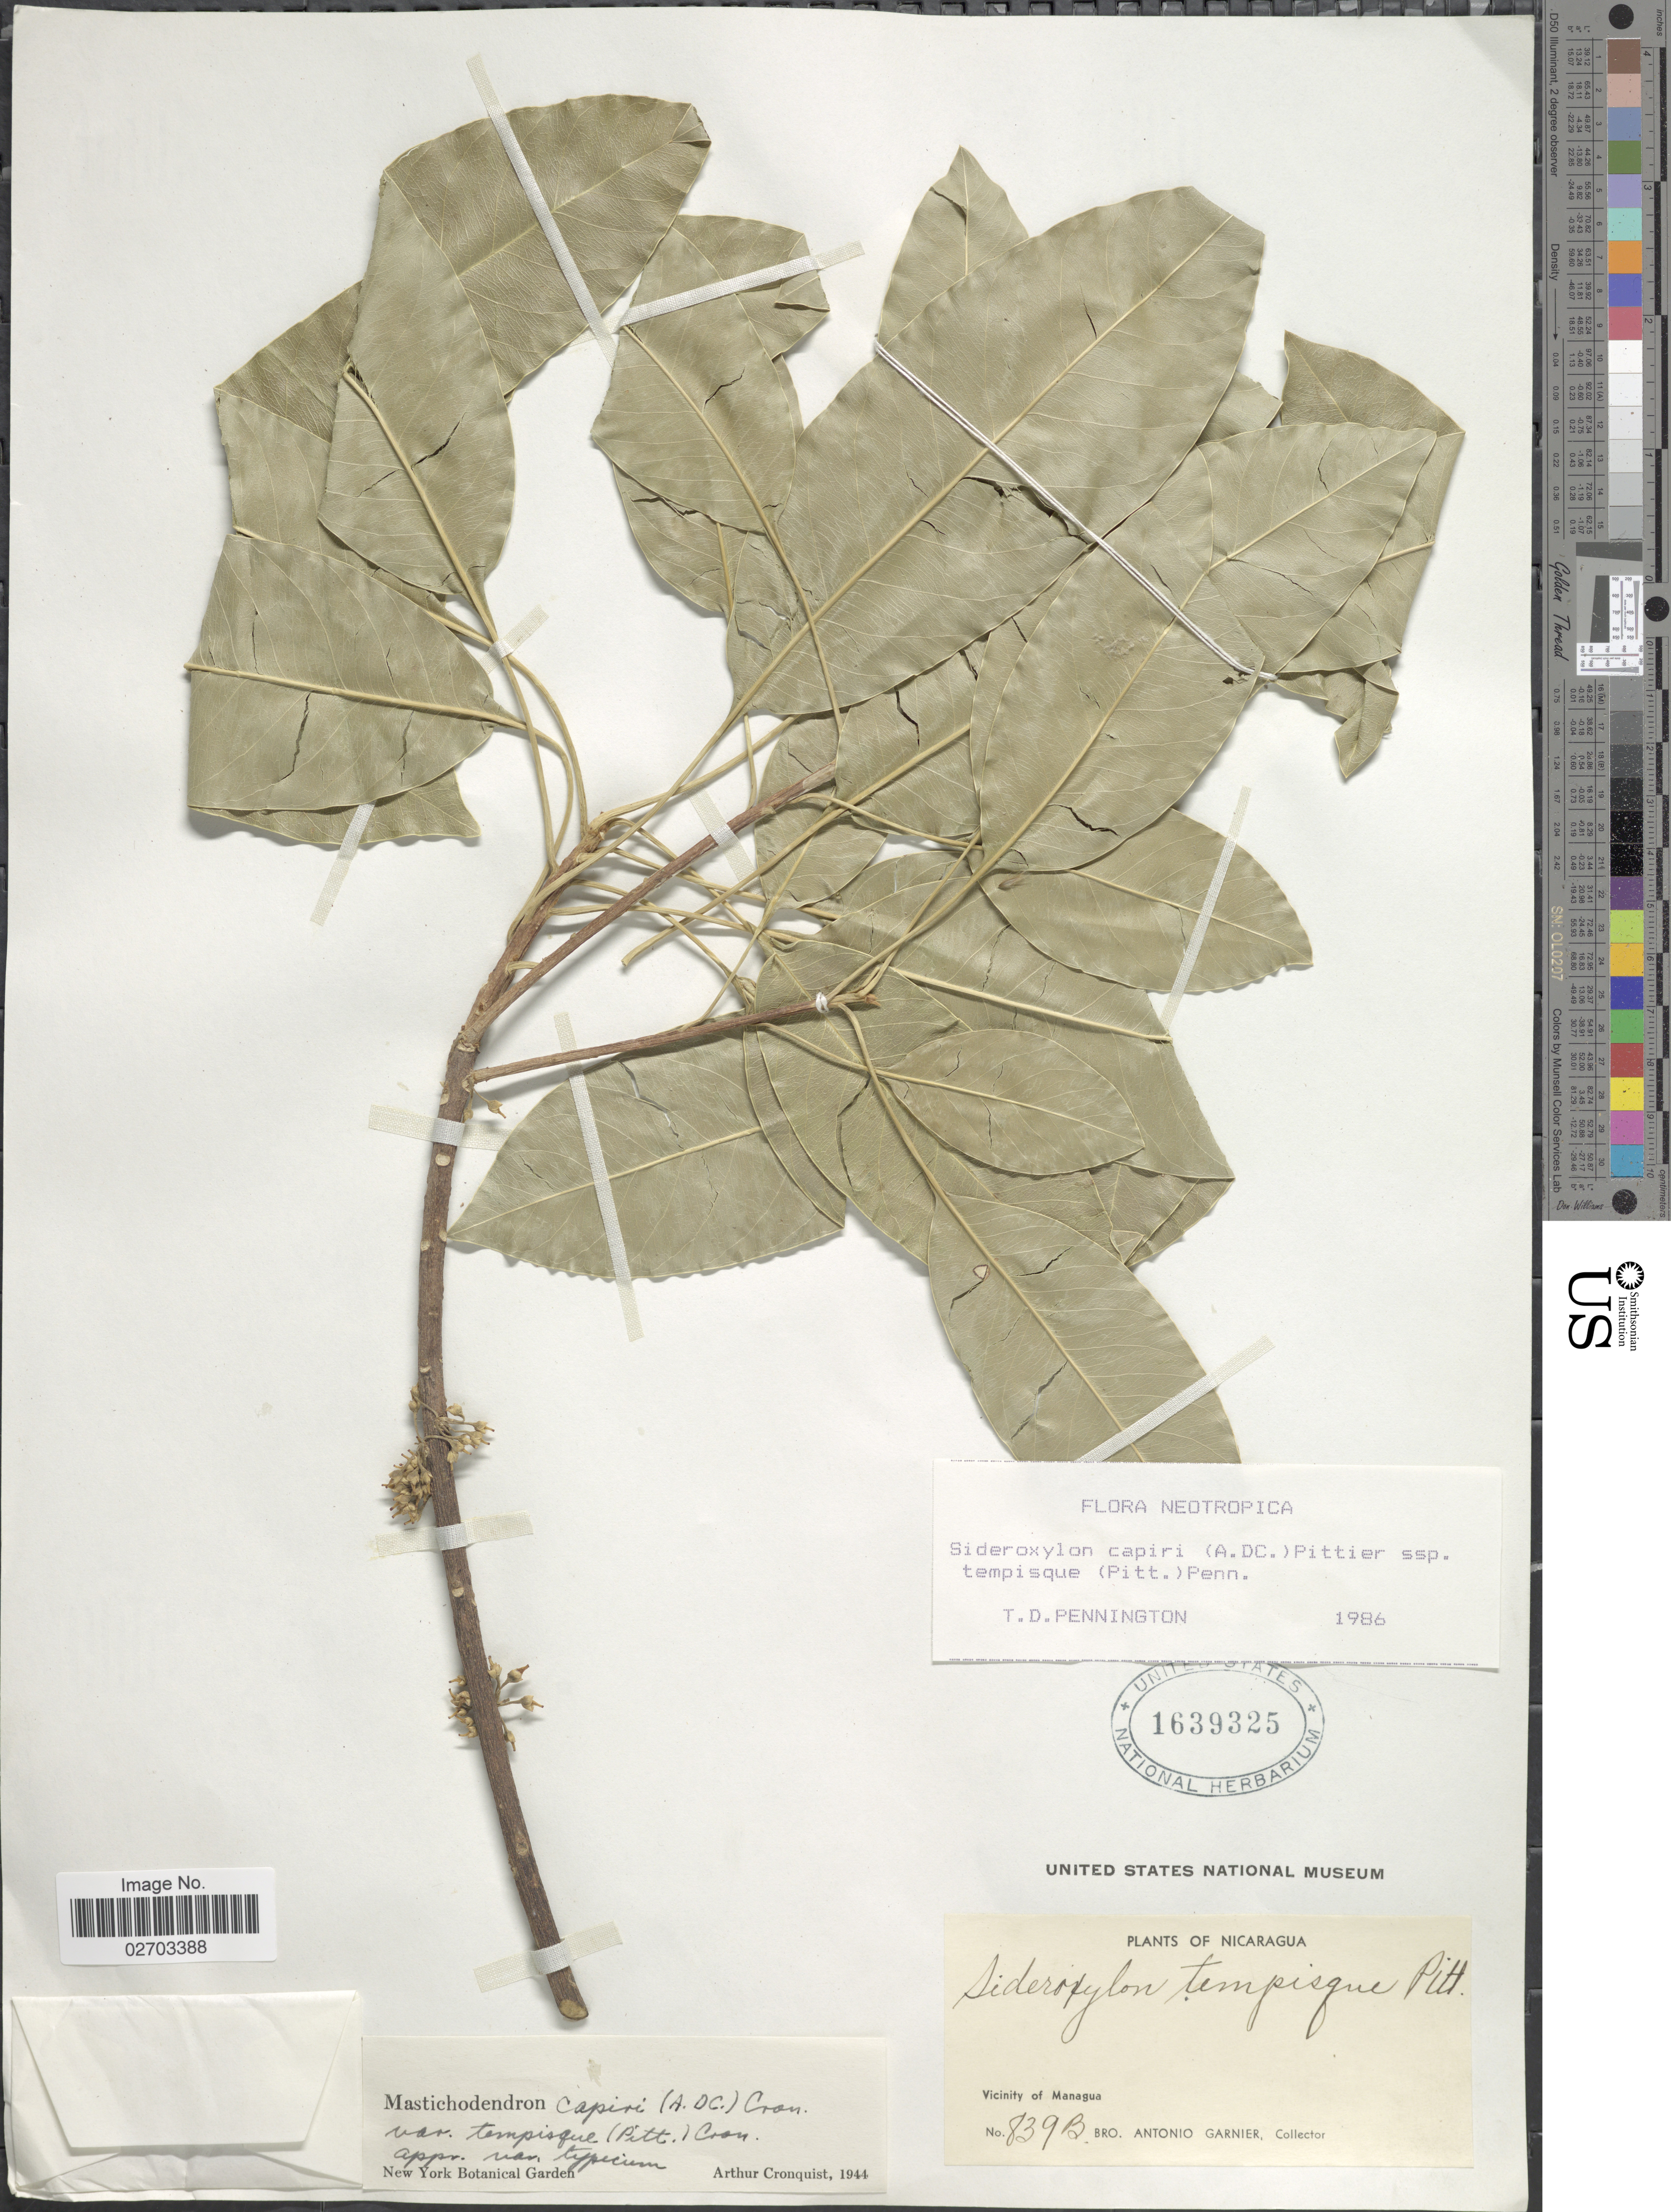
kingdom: Plantae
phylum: Tracheophyta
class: Magnoliopsida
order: Ericales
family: Sapotaceae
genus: Sideroxylon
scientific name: Sideroxylon capiri subsp. tempisque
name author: (Pittier) T.D. Penn.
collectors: Bro. A. Garnier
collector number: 839B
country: Nicaragua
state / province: Managua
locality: Vicinity of Managua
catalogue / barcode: US 1639325